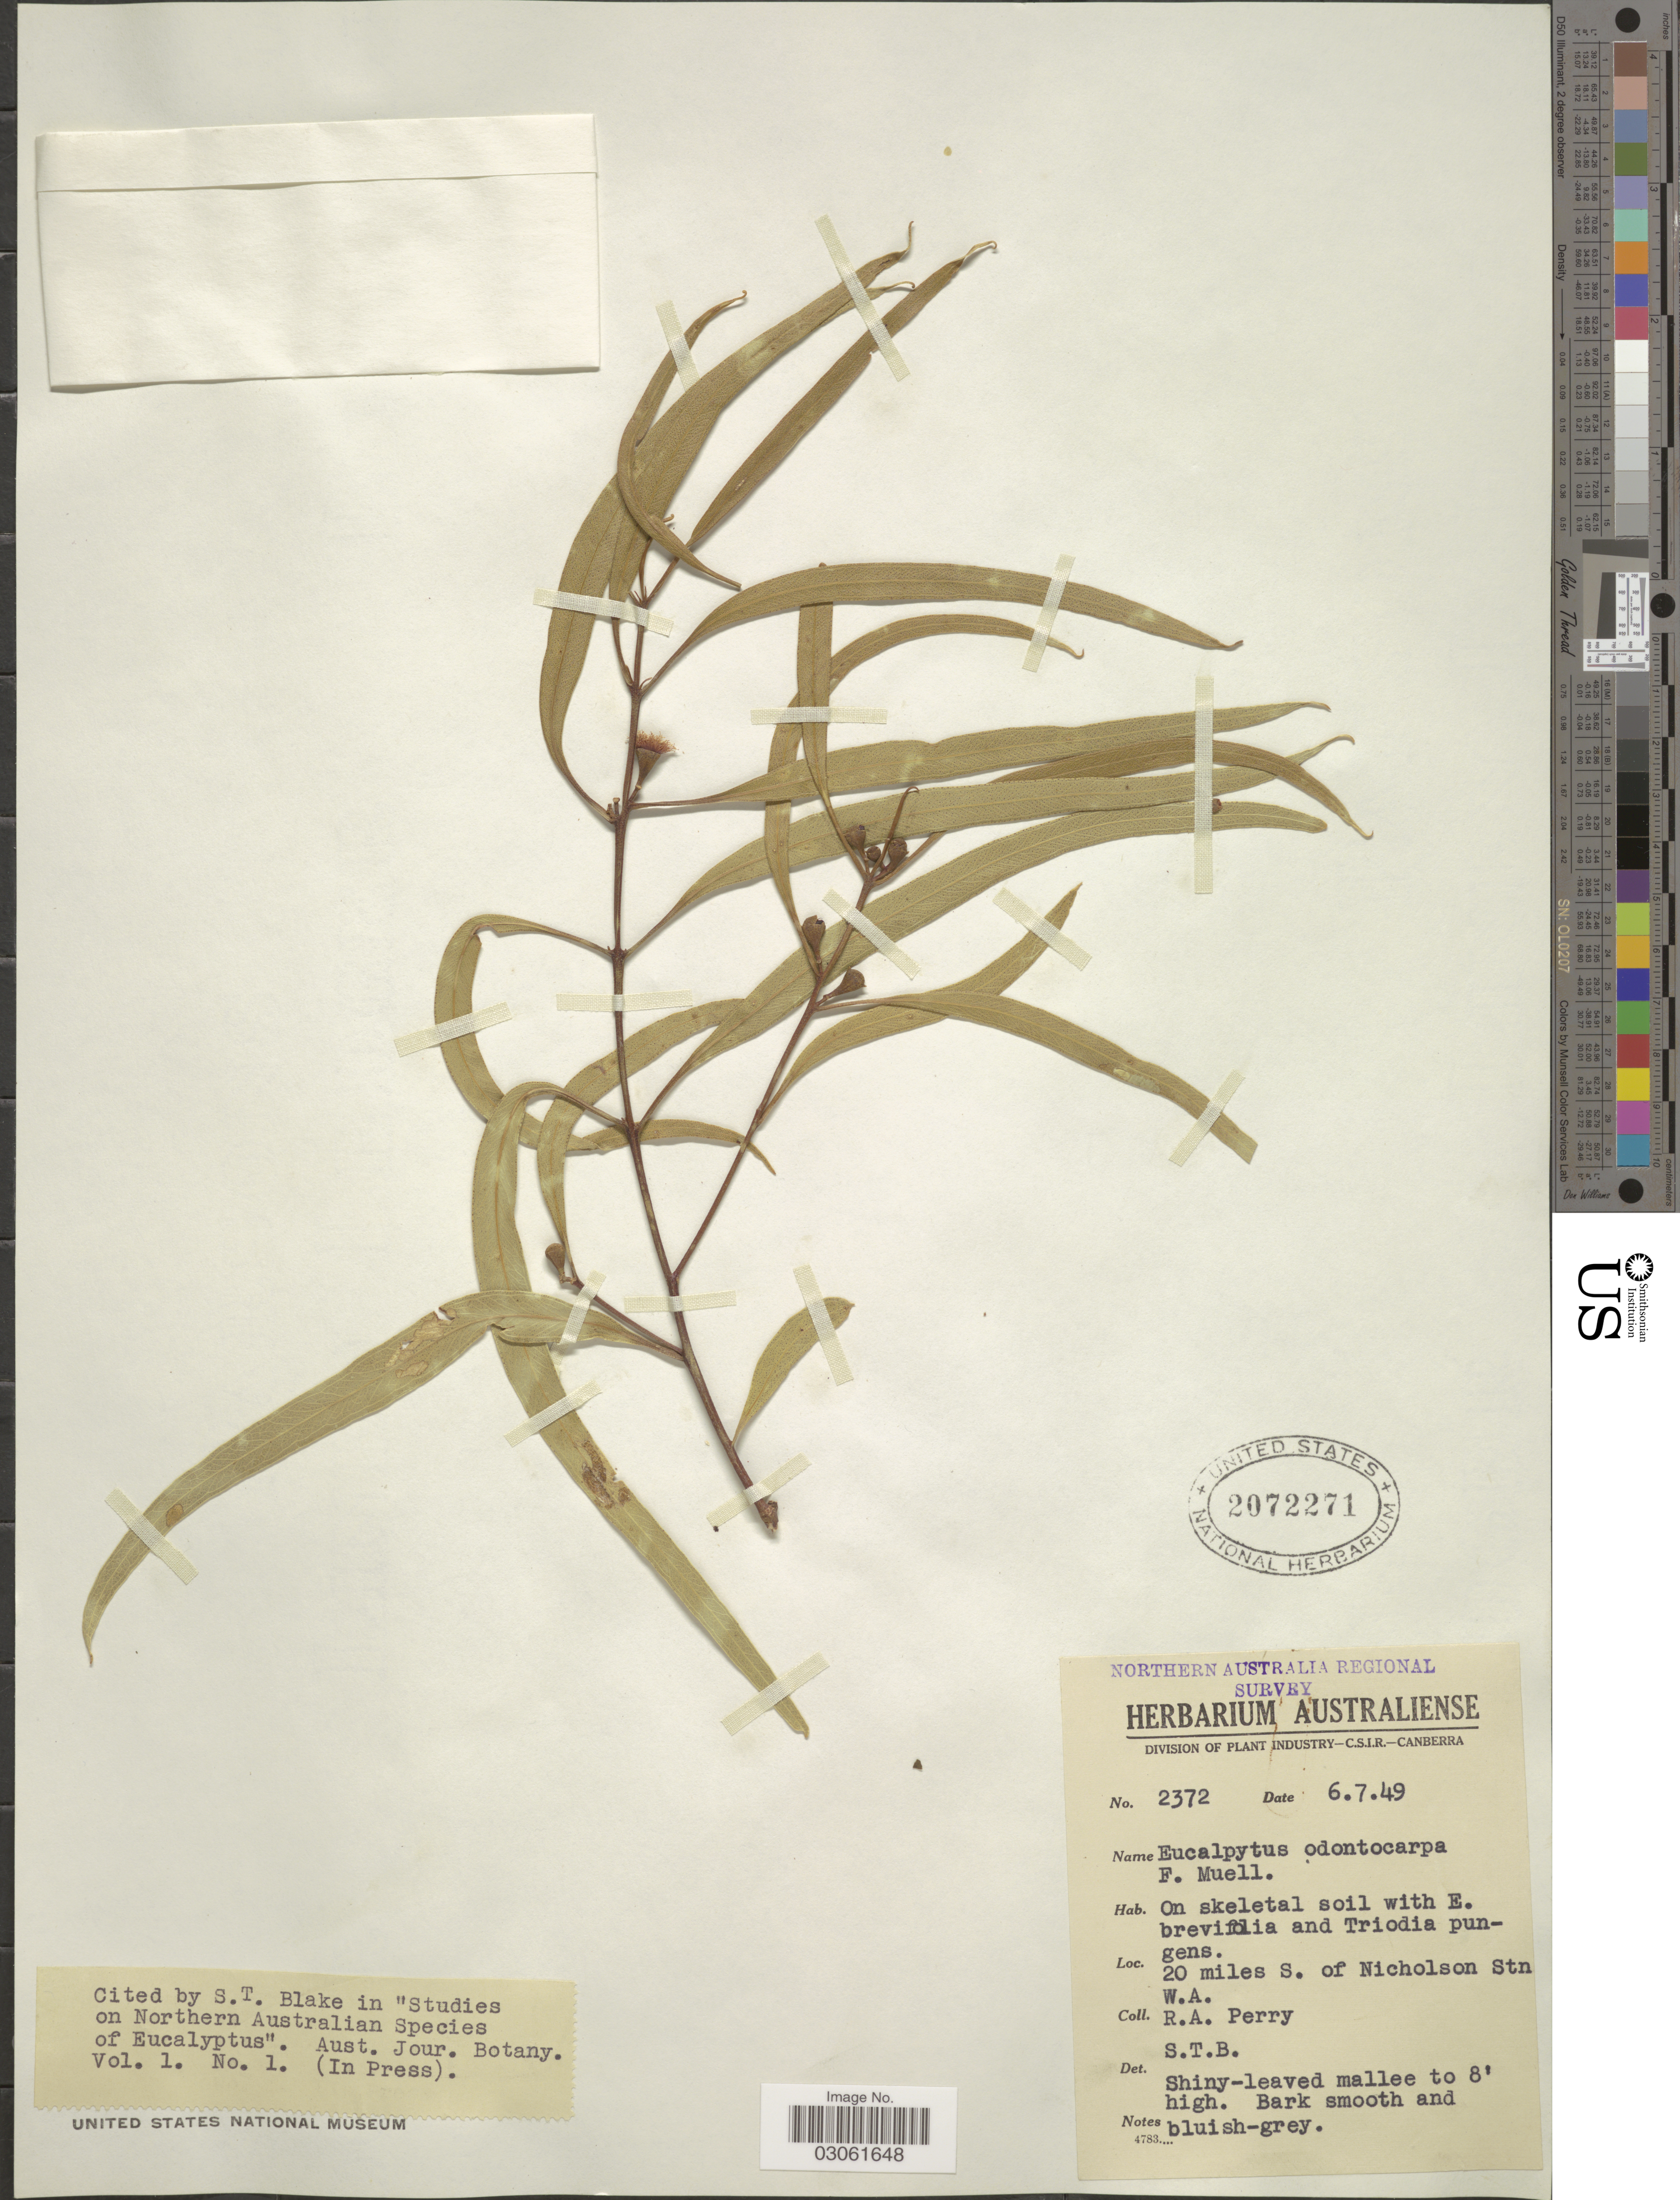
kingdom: Plantae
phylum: Tracheophyta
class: Magnoliopsida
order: Myrtales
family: Myrtaceae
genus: Eucalyptus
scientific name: Eucalyptus odontocarpa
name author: F. Muell.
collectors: Perry, R. A.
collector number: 2372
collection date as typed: Transcribed d/m/y: 6/7/49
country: Australia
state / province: Western Australia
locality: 20 miles S. of Nicholson Stn.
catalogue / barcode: US 2072271